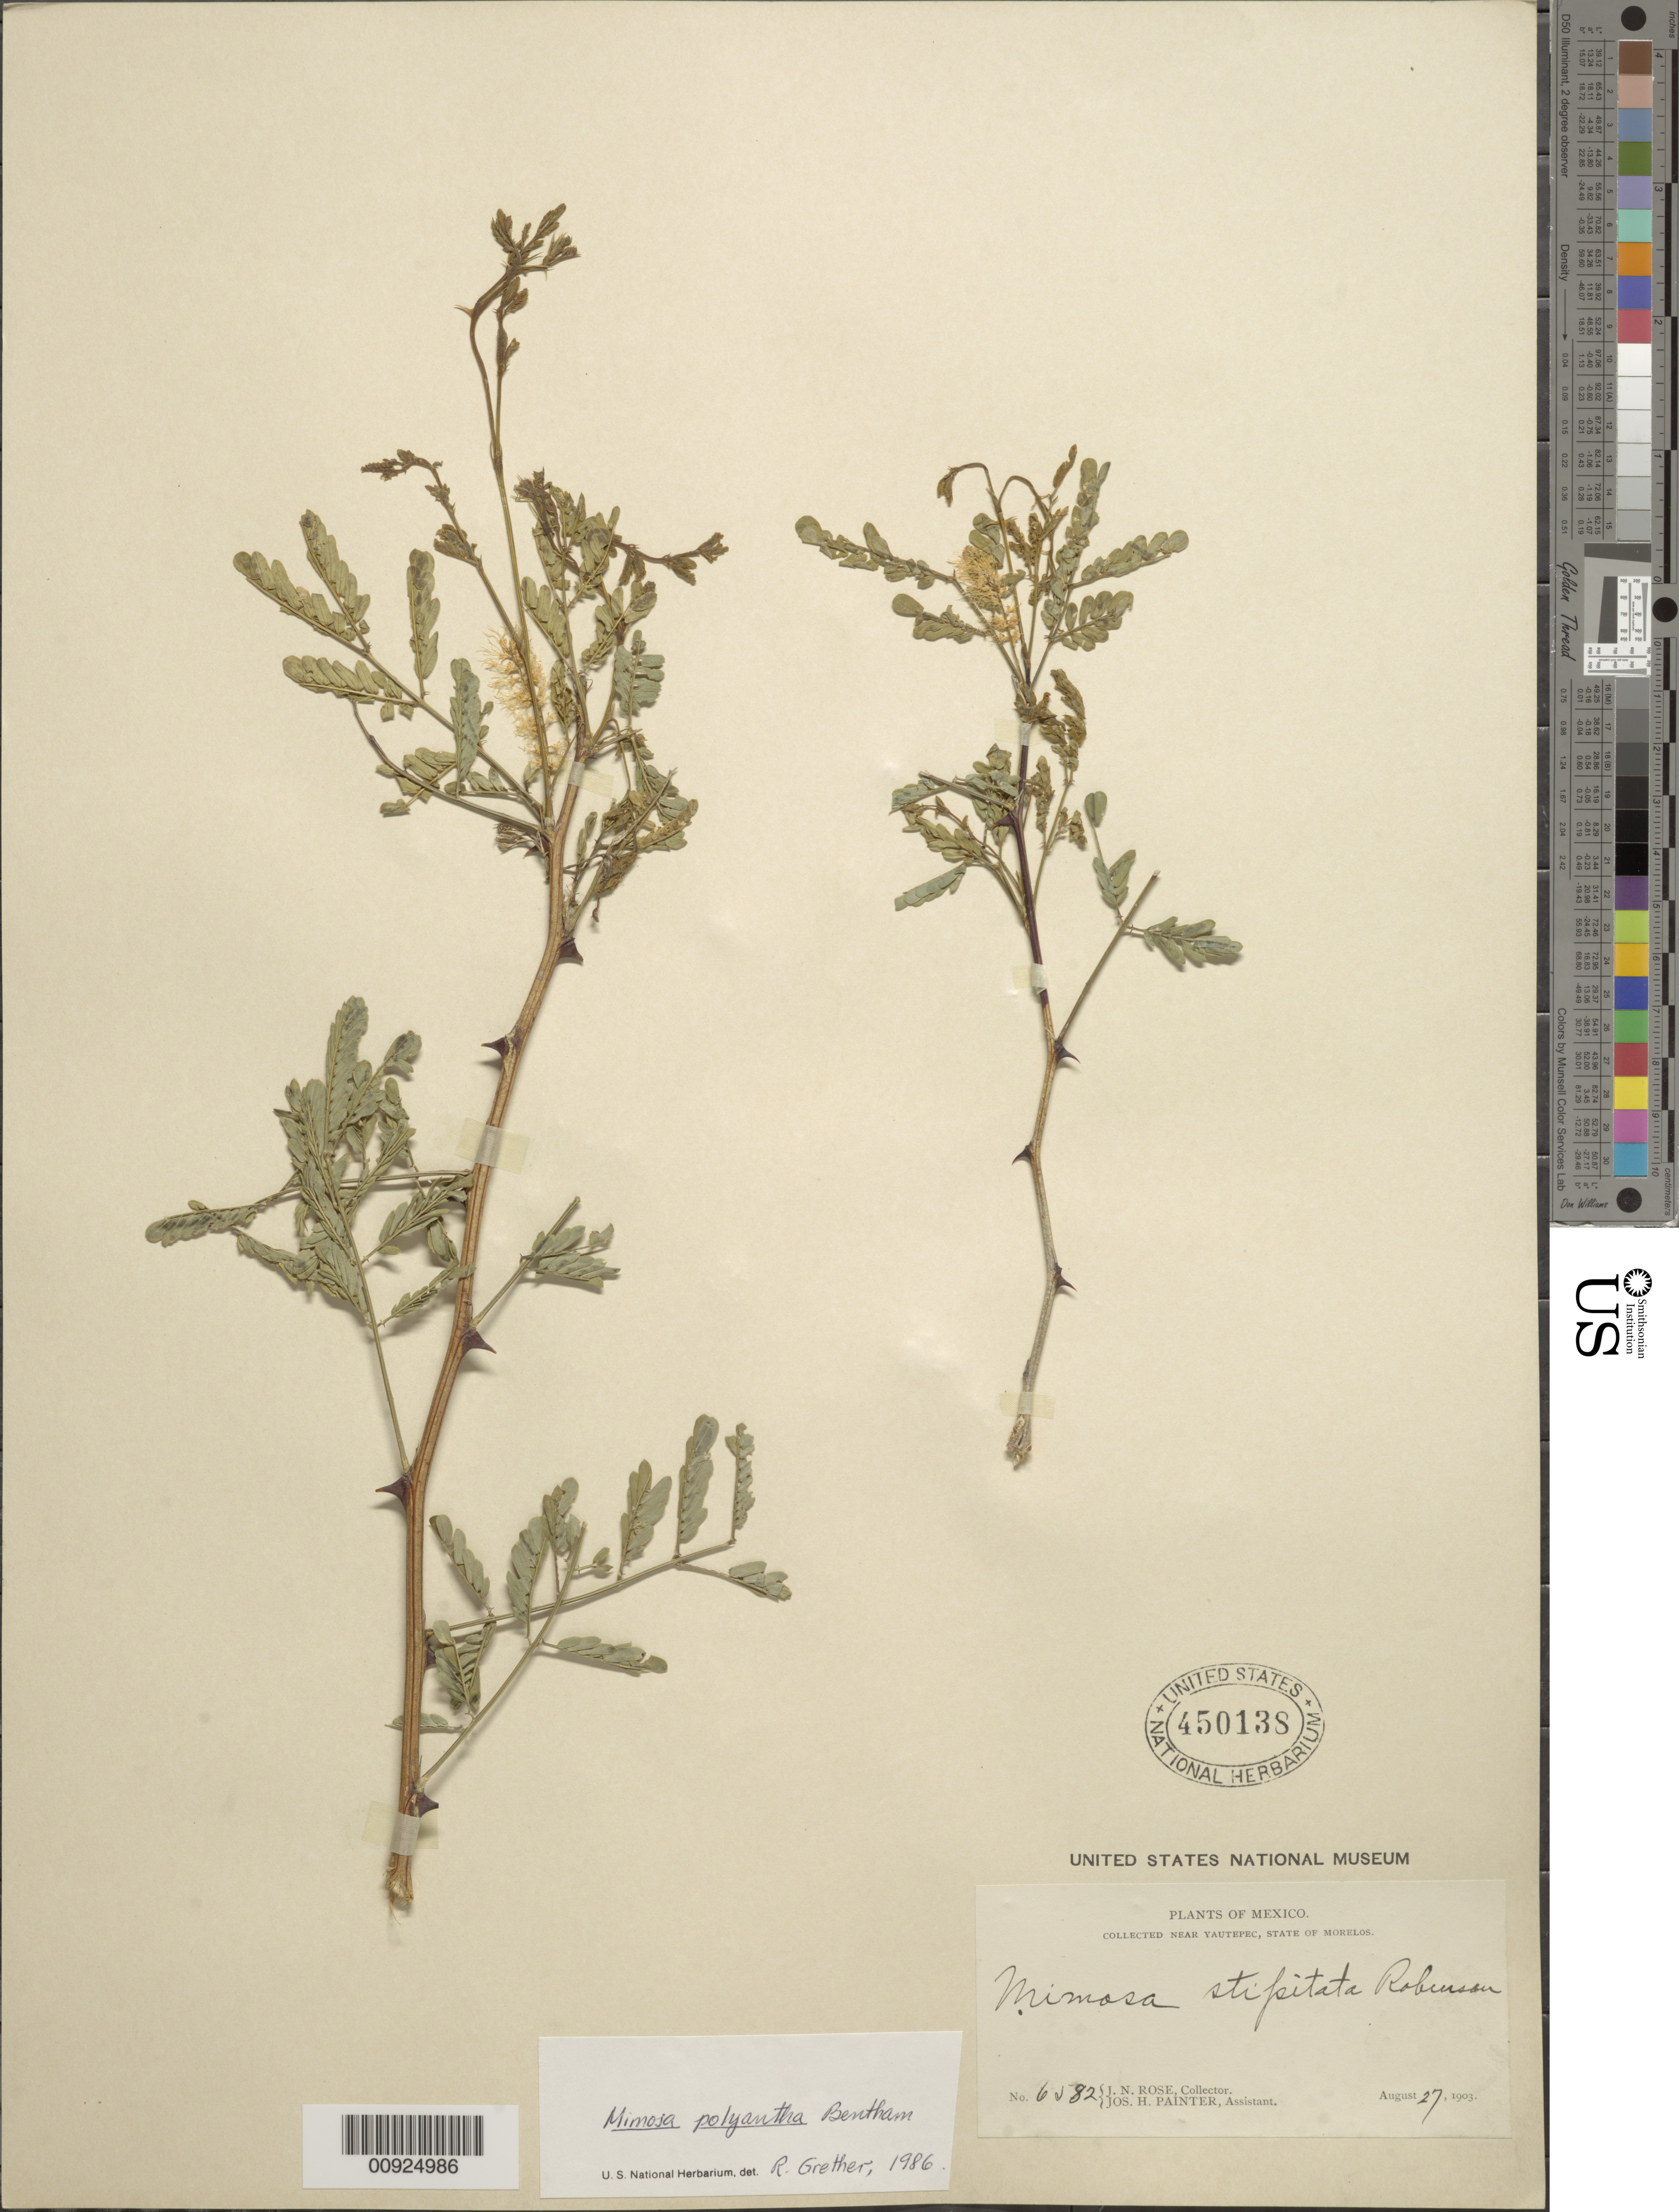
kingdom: Plantae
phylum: Tracheophyta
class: Magnoliopsida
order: Fabales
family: Fabaceae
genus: Mimosa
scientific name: Mimosa polyantha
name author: Benth.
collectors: J. N. Rose & J. H. Painter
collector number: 6582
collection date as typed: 27 Aug 1903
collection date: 1903-08-27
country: Mexico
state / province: Morelos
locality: Near Yautepec, State of Morelos.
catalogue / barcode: US 450138